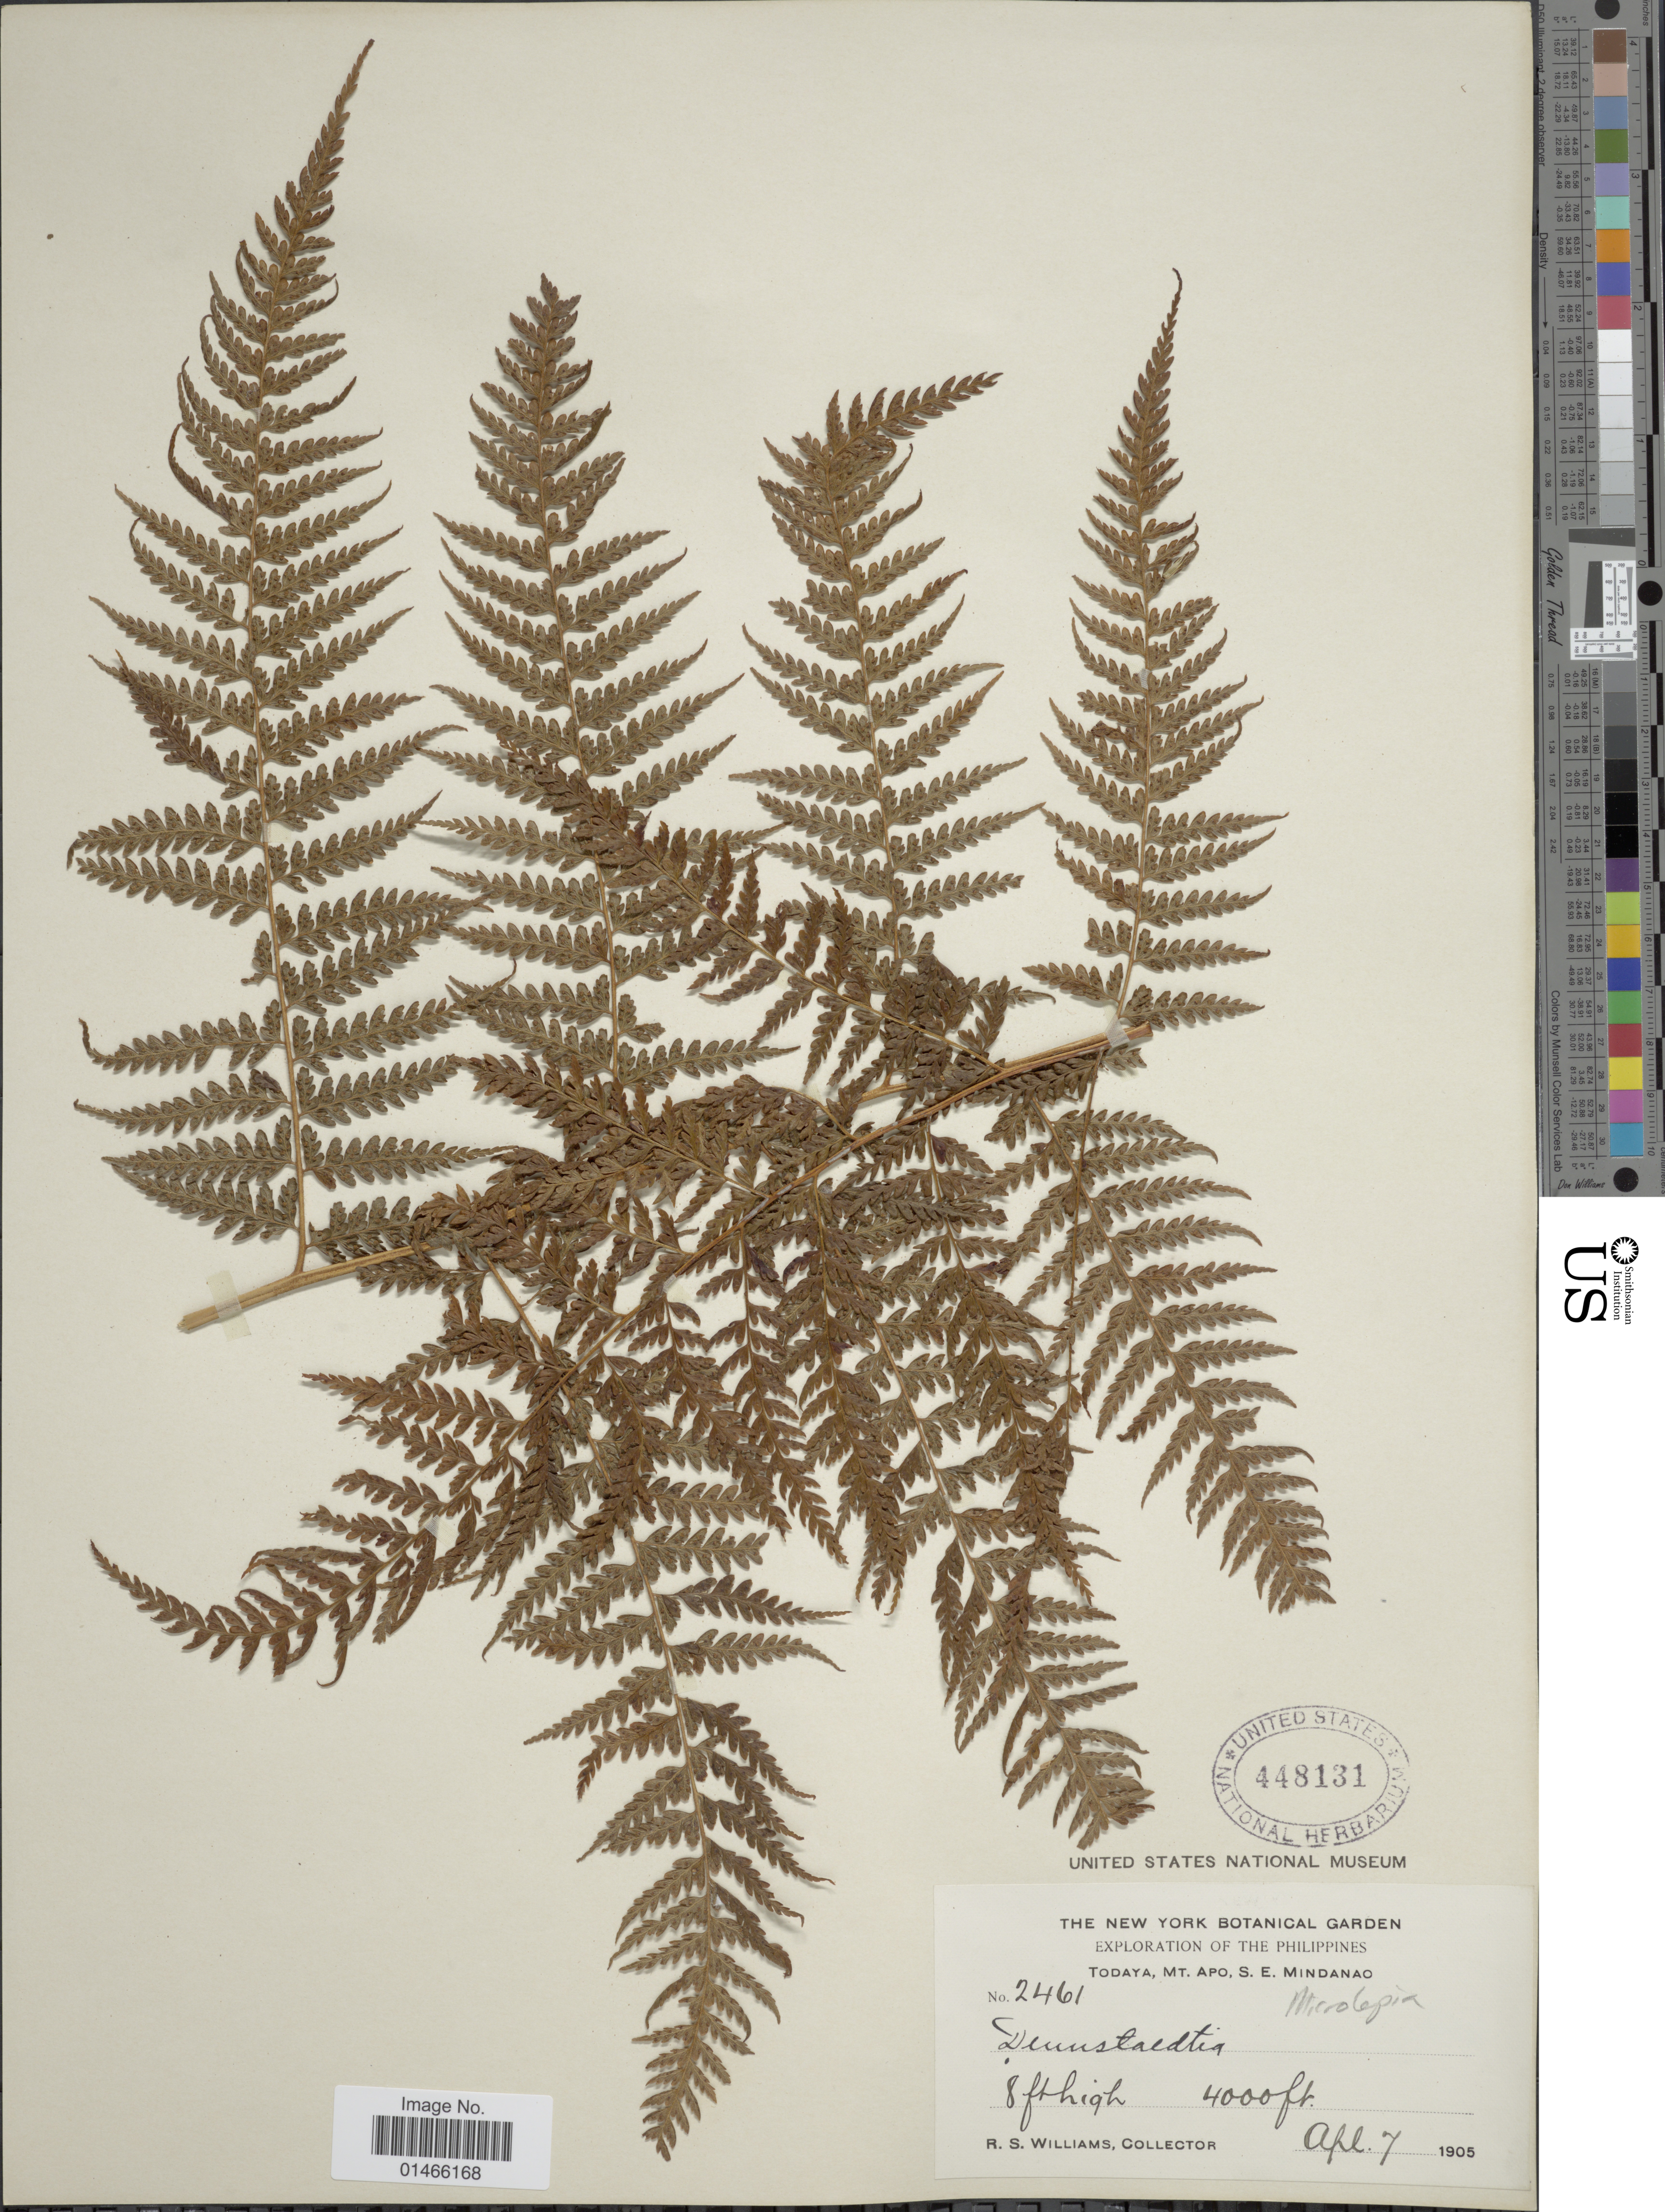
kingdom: Plantae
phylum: Tracheophyta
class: Polypodiopsida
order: Polypodiales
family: Dennstaedtiaceae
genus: Microlepia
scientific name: Microlepia sp.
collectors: R. S. Williams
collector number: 2461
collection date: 1905-04-07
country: Philippines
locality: Todaya, Mt. Apo, S.E. Mindanao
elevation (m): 1219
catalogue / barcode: US 448131